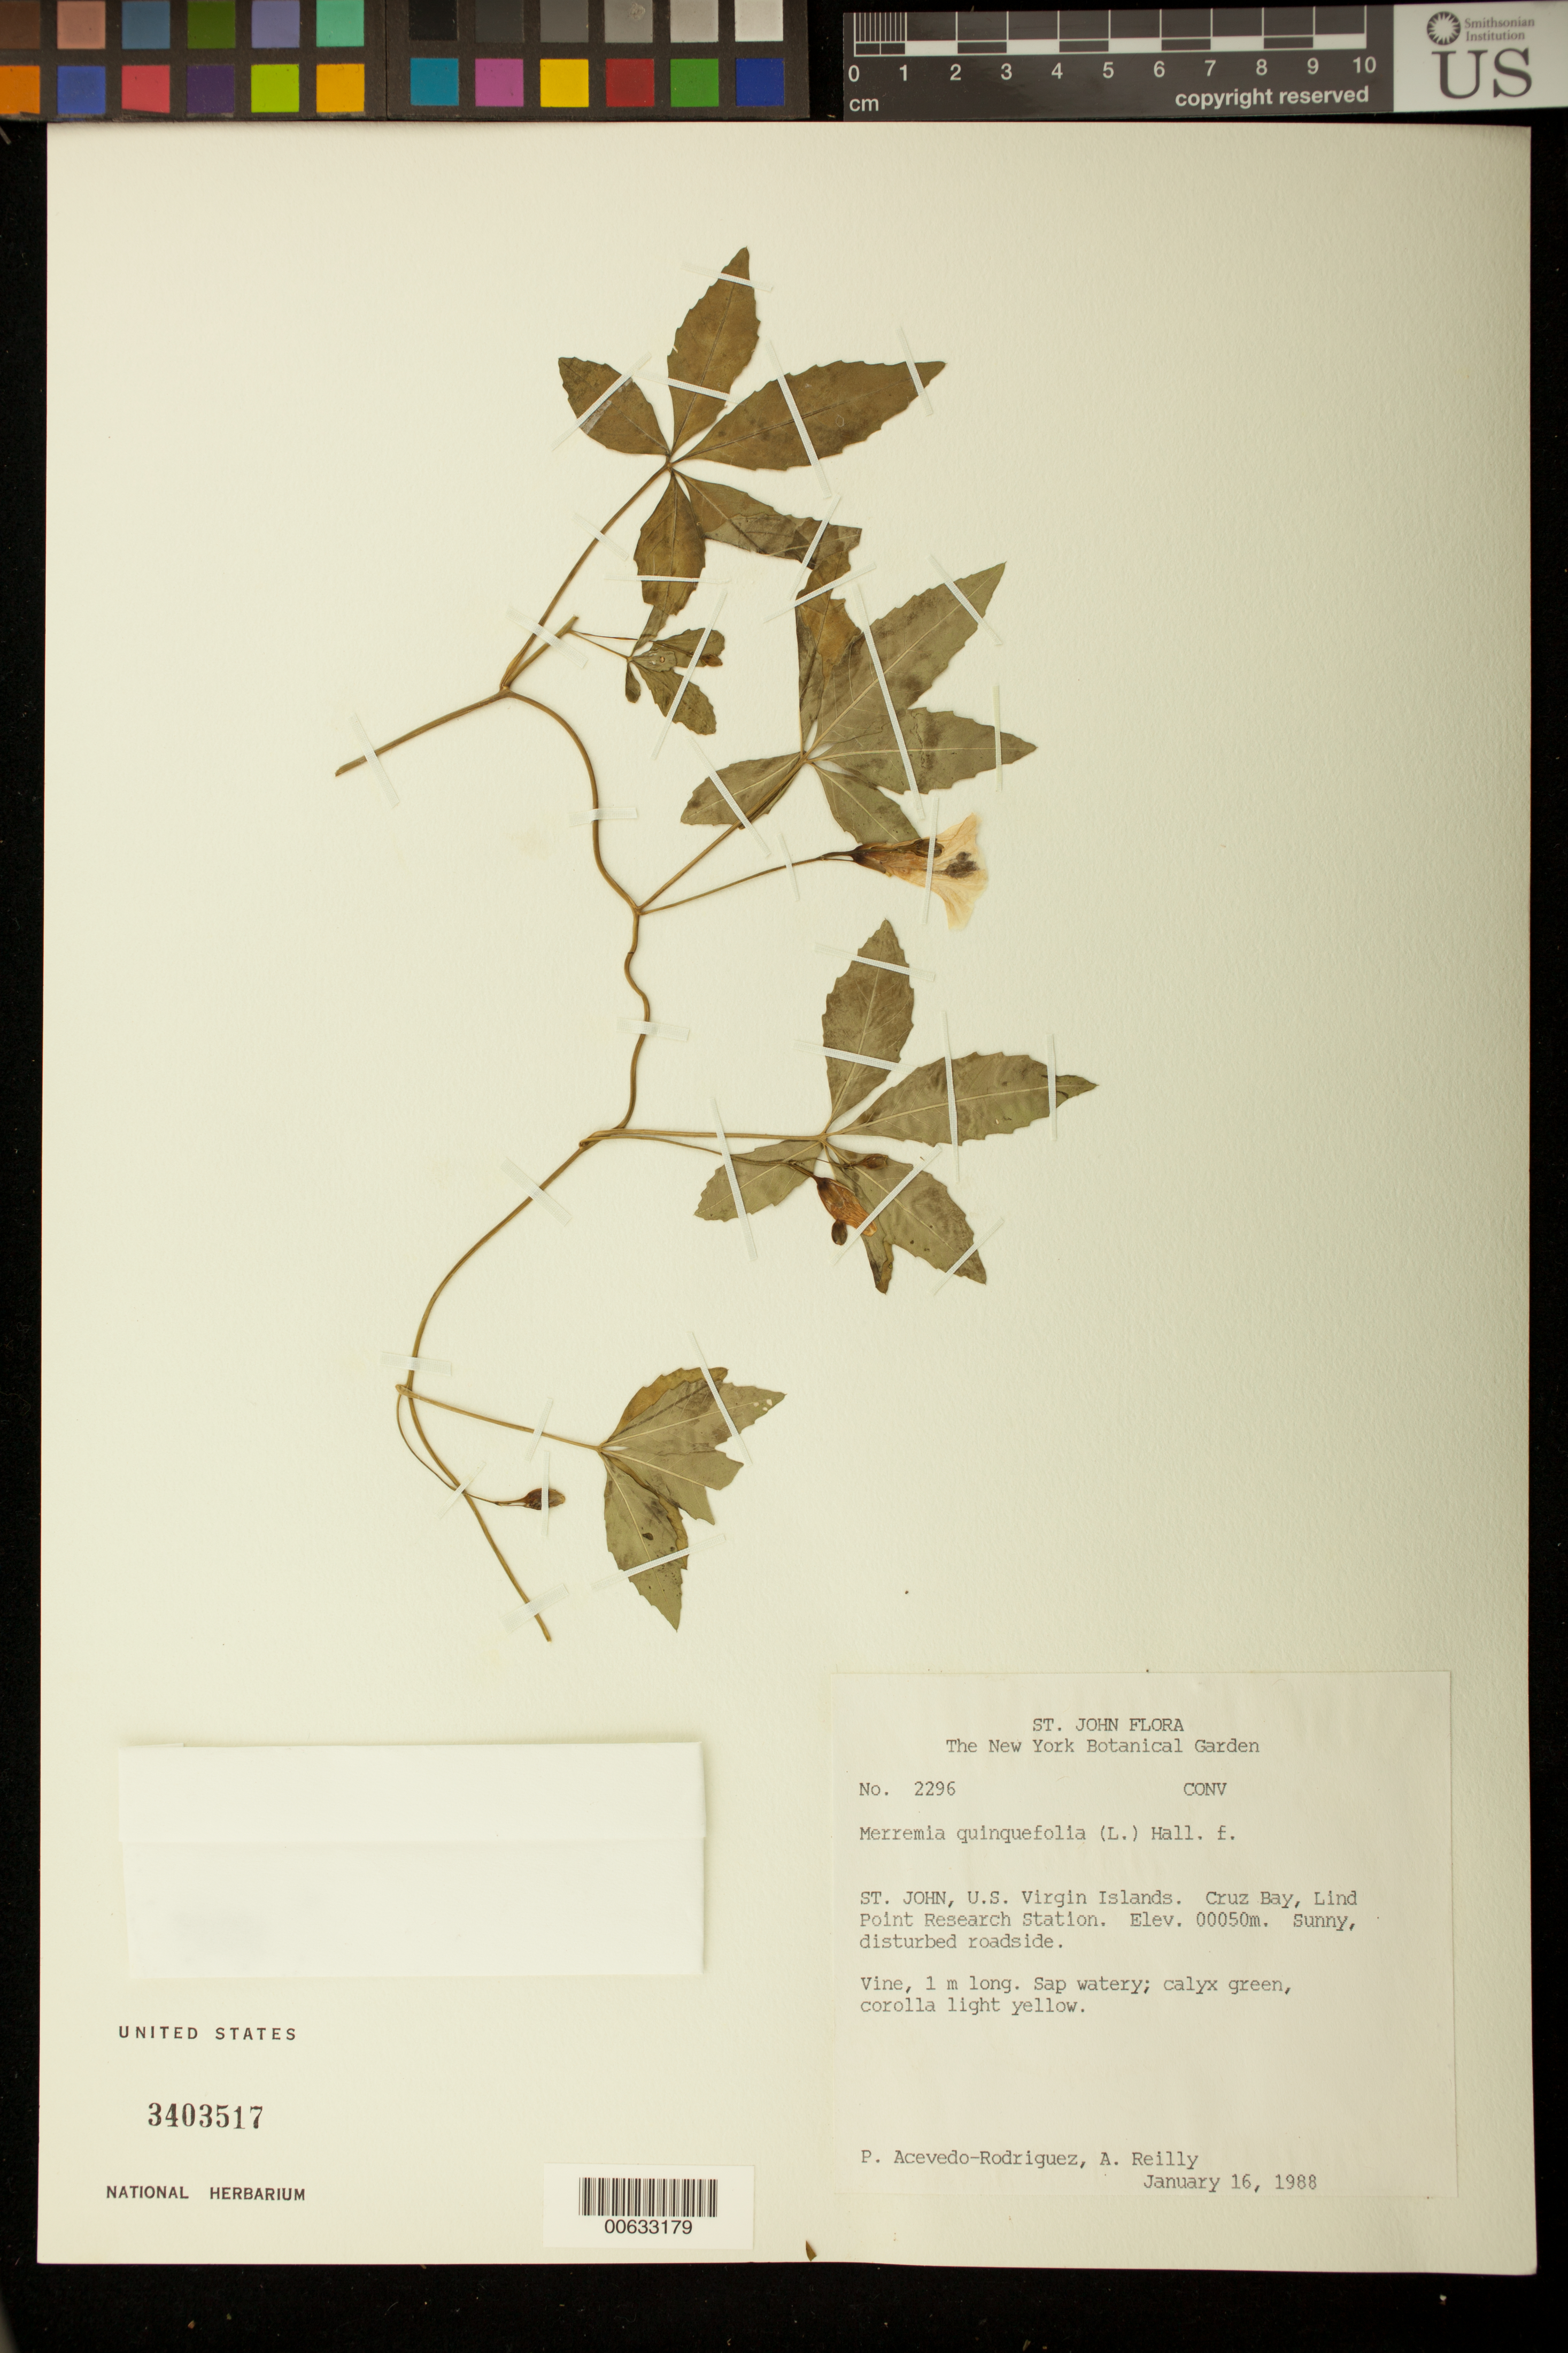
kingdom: Plantae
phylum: Tracheophyta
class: Magnoliopsida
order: Solanales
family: Convolvulaceae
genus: Distimake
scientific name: Distimake quinquefolius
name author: (L.) A. R. Simões & Staples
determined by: Strong, Mark T., (BOT), Smithsonian Institution - National Museum of Natural History (UNITED STATES)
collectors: P. Acevedo-Rodr.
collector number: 2296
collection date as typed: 16 Jan 1988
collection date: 1988-01-16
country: U.S. Virgin Islands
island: St. John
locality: Cruz Bay Quarter; Lind Point Research Station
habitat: Sunny, disturbed roadside.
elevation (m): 50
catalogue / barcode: US 3403517